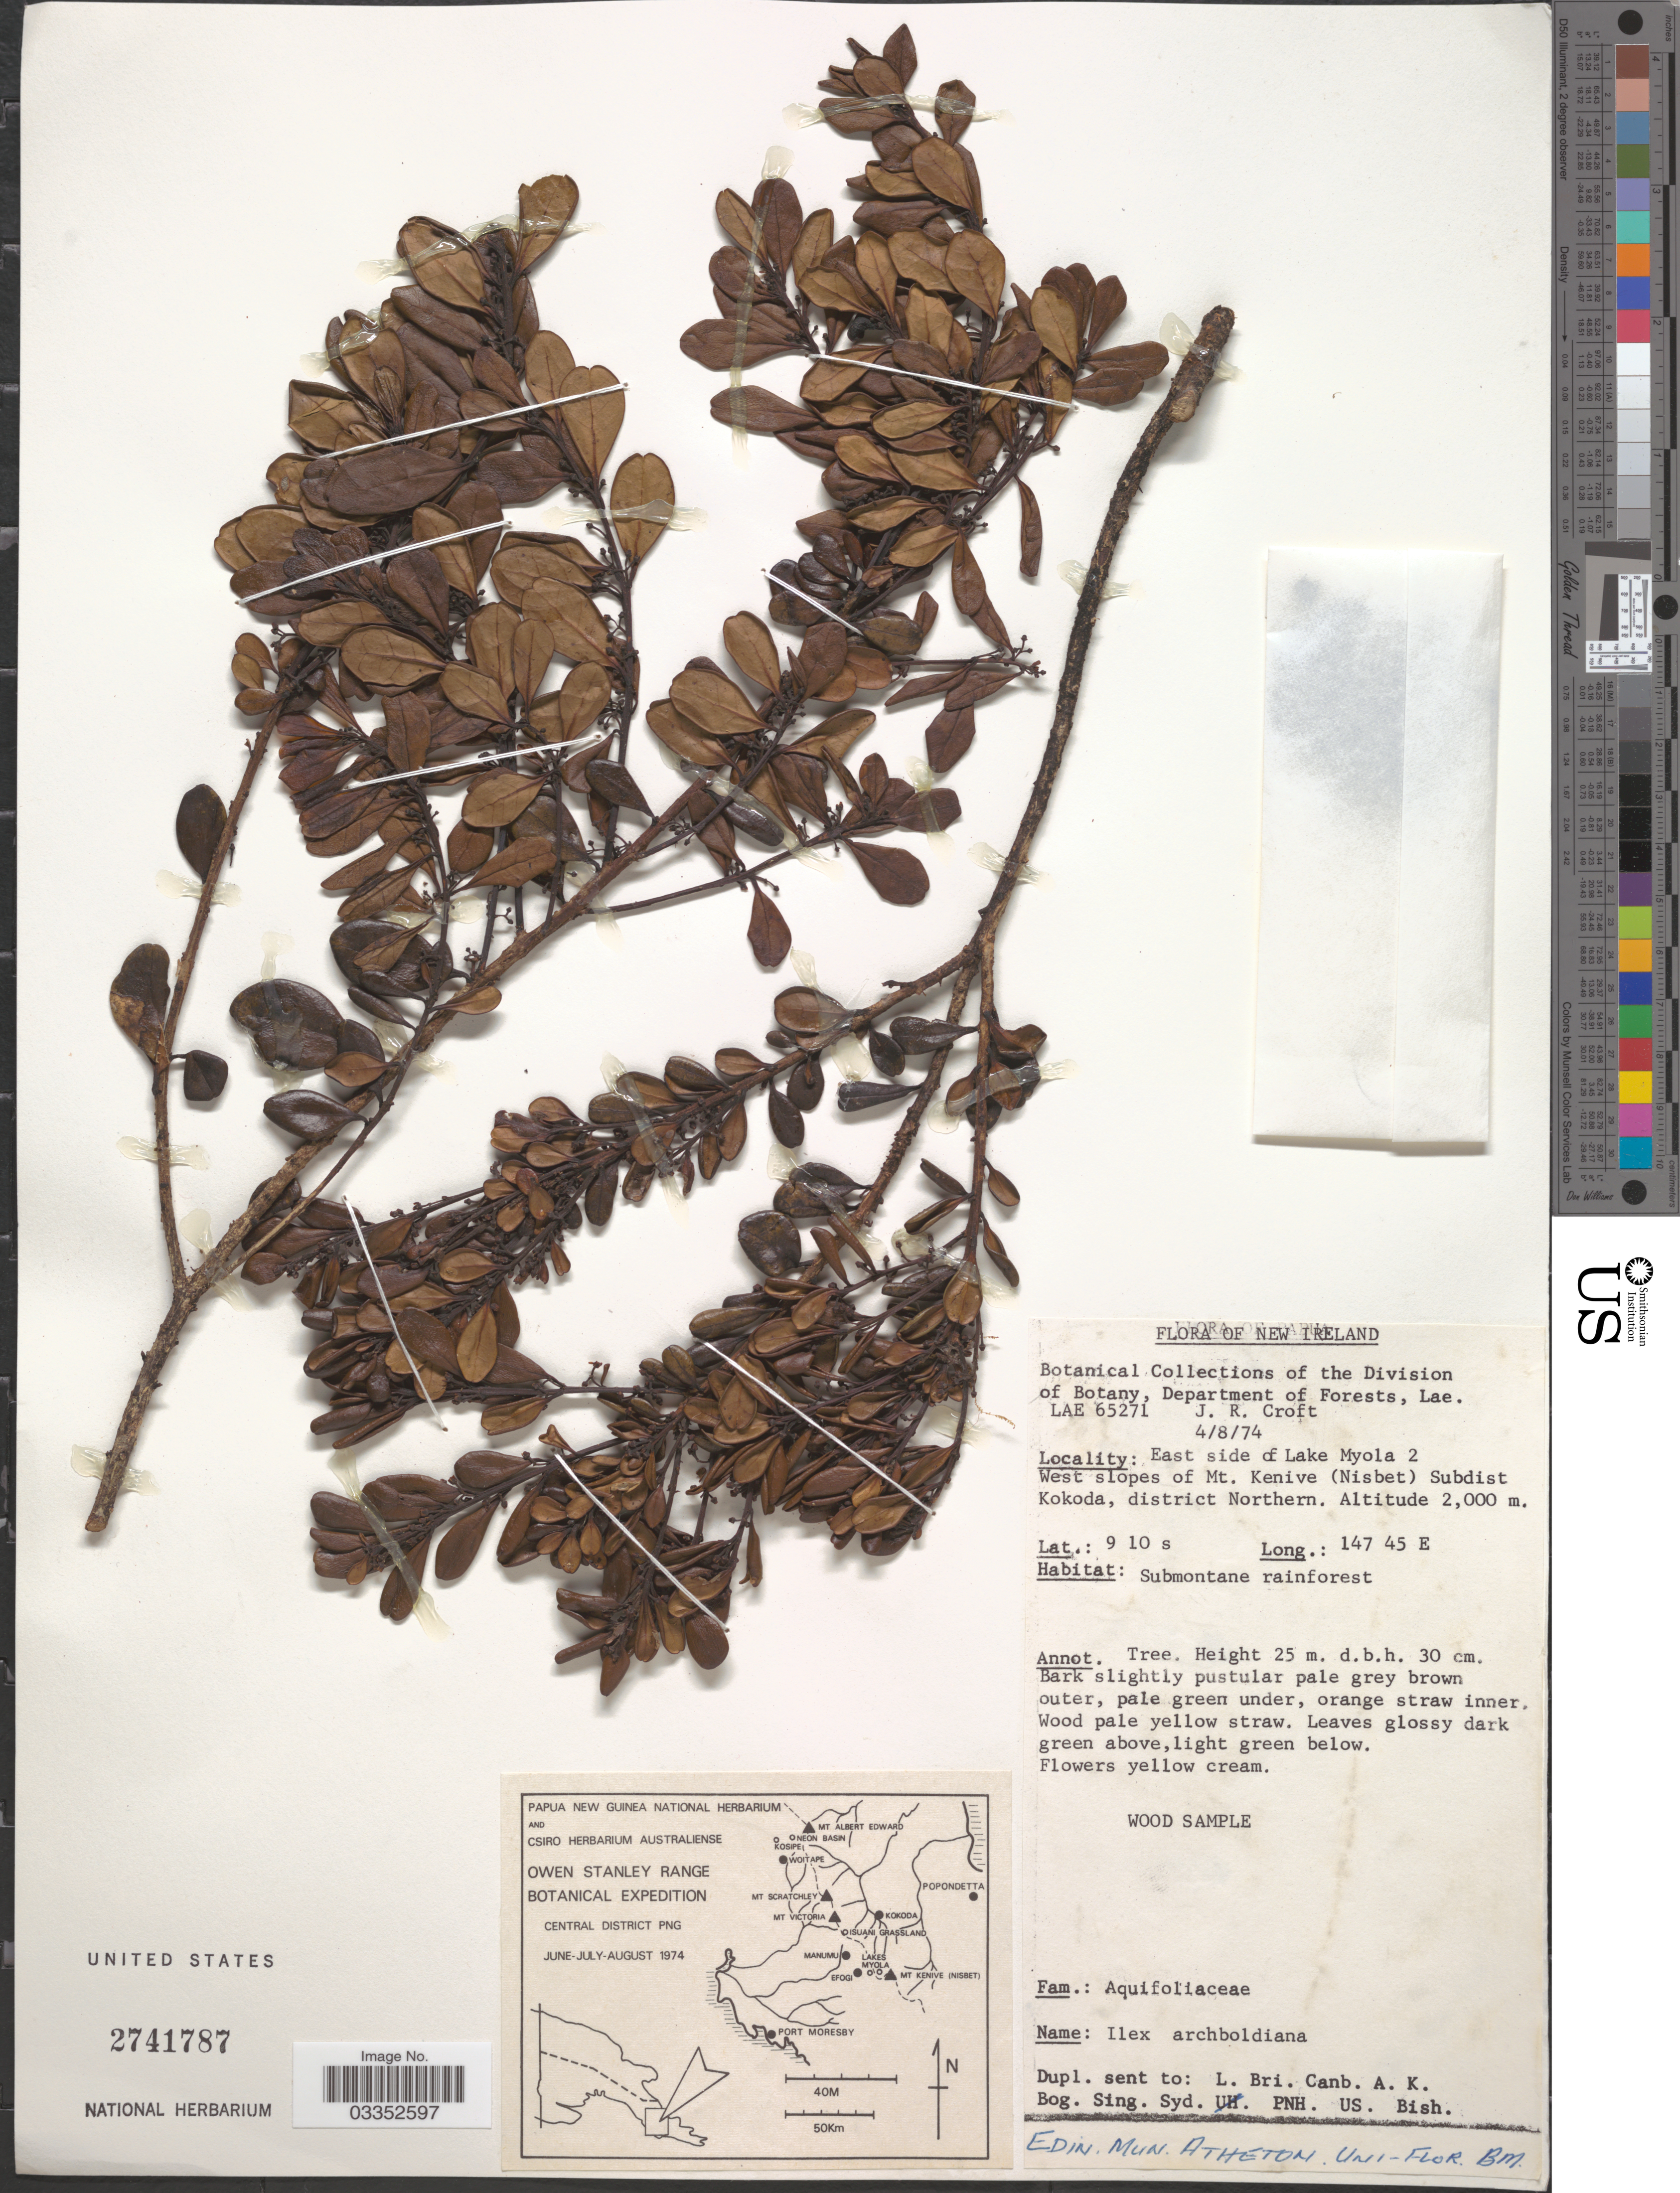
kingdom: Plantae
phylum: Tracheophyta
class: Magnoliopsida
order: Aquifoliales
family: Aquifoliaceae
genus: Ilex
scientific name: Ilex archboldiana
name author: Merr. & L.M. Perry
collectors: J. R. Croft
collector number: LAE 65271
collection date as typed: Transcribed d/m/y: 4/8/74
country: Papua New Guinea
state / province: New Ireland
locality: East side of Lake Myola 2. West slopes of Mt. Kenive (Nisbet) Subdist Kokoda, district Northern.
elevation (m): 2000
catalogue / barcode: US 2741787